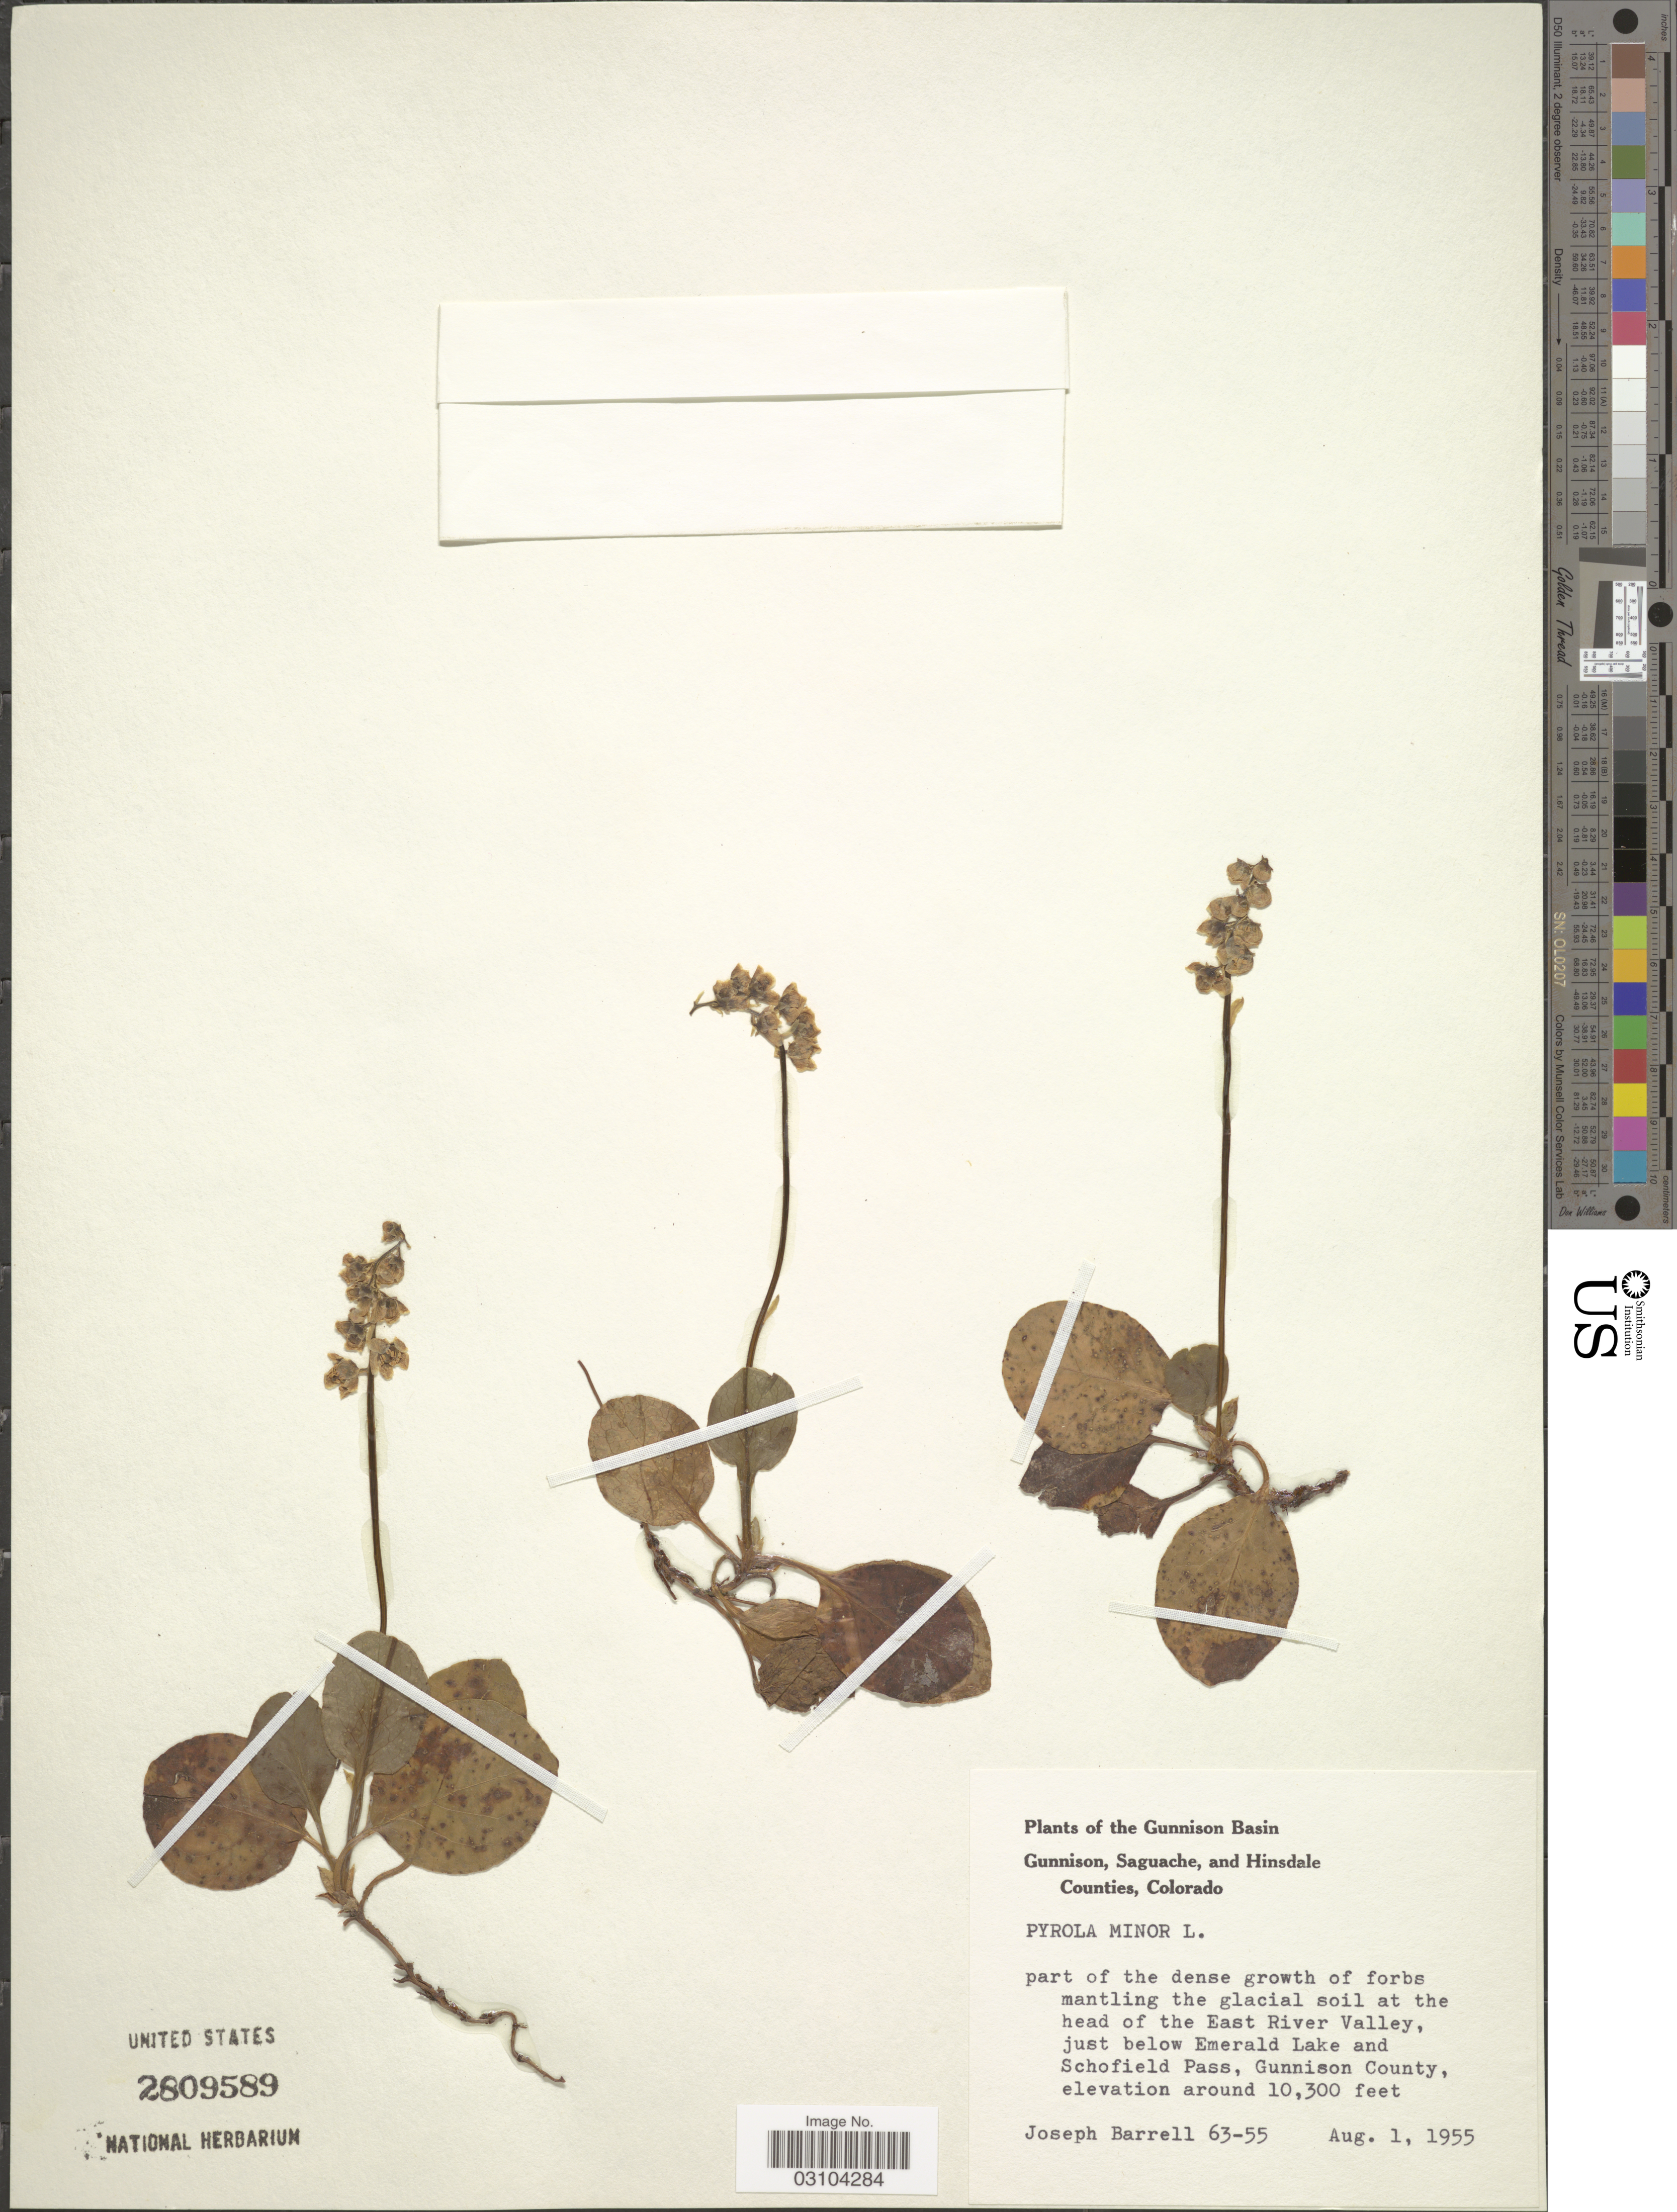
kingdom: Plantae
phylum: Tracheophyta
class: Magnoliopsida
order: Ericales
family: Ericaceae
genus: Pyrola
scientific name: Pyrola minor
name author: L.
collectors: J. Barrell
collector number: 63-55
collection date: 1955-08-01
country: United States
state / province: Colorado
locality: The Gunnison Basin, part of the dense growth of forbs mantling the glacial soil at the head of the East River Valley, just below Emerald Lake and Schofield Pass, Gunnison County.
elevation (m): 3139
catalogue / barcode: US 2809589